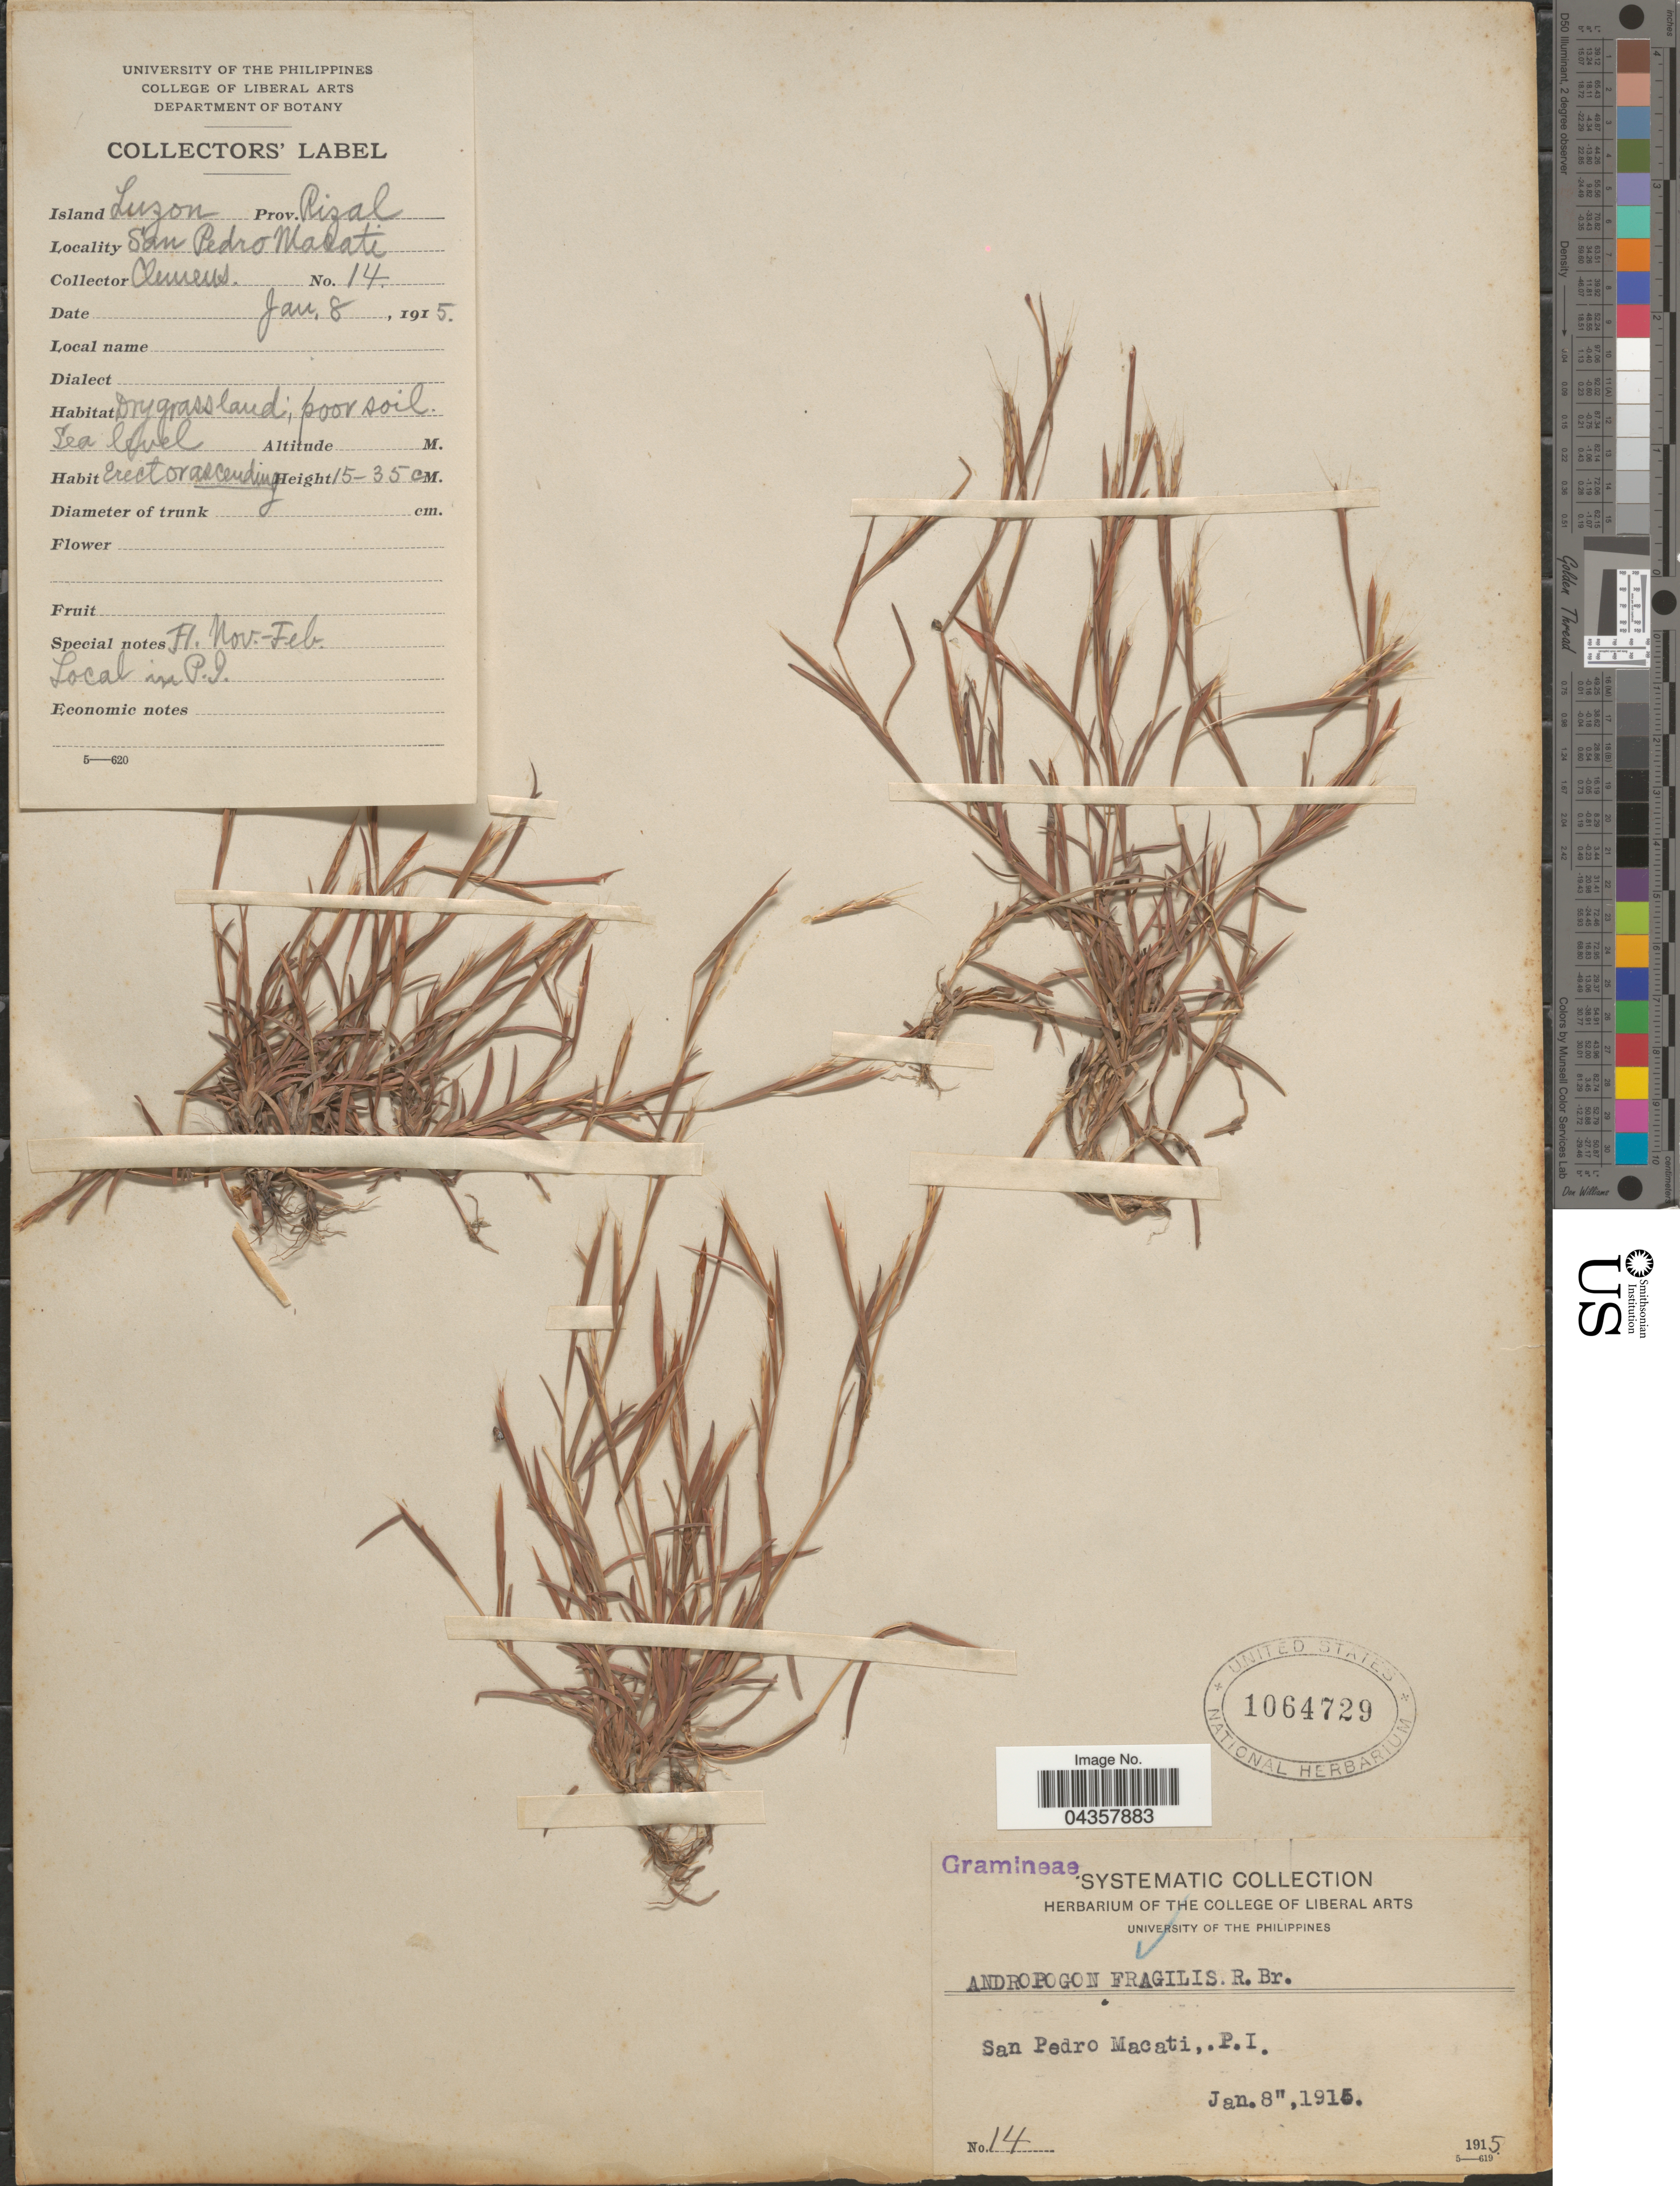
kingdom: Plantae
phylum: Tracheophyta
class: Liliopsida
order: Poales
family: Poaceae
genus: Schizachyrium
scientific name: Schizachyrium fragile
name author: (R. Br.) A. Camus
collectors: -. Clemens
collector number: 14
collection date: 1915-01-08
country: Philippines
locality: Island Luzon. Prov. Rizal. San Pedro Macati, P.I.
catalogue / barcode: US 1064729